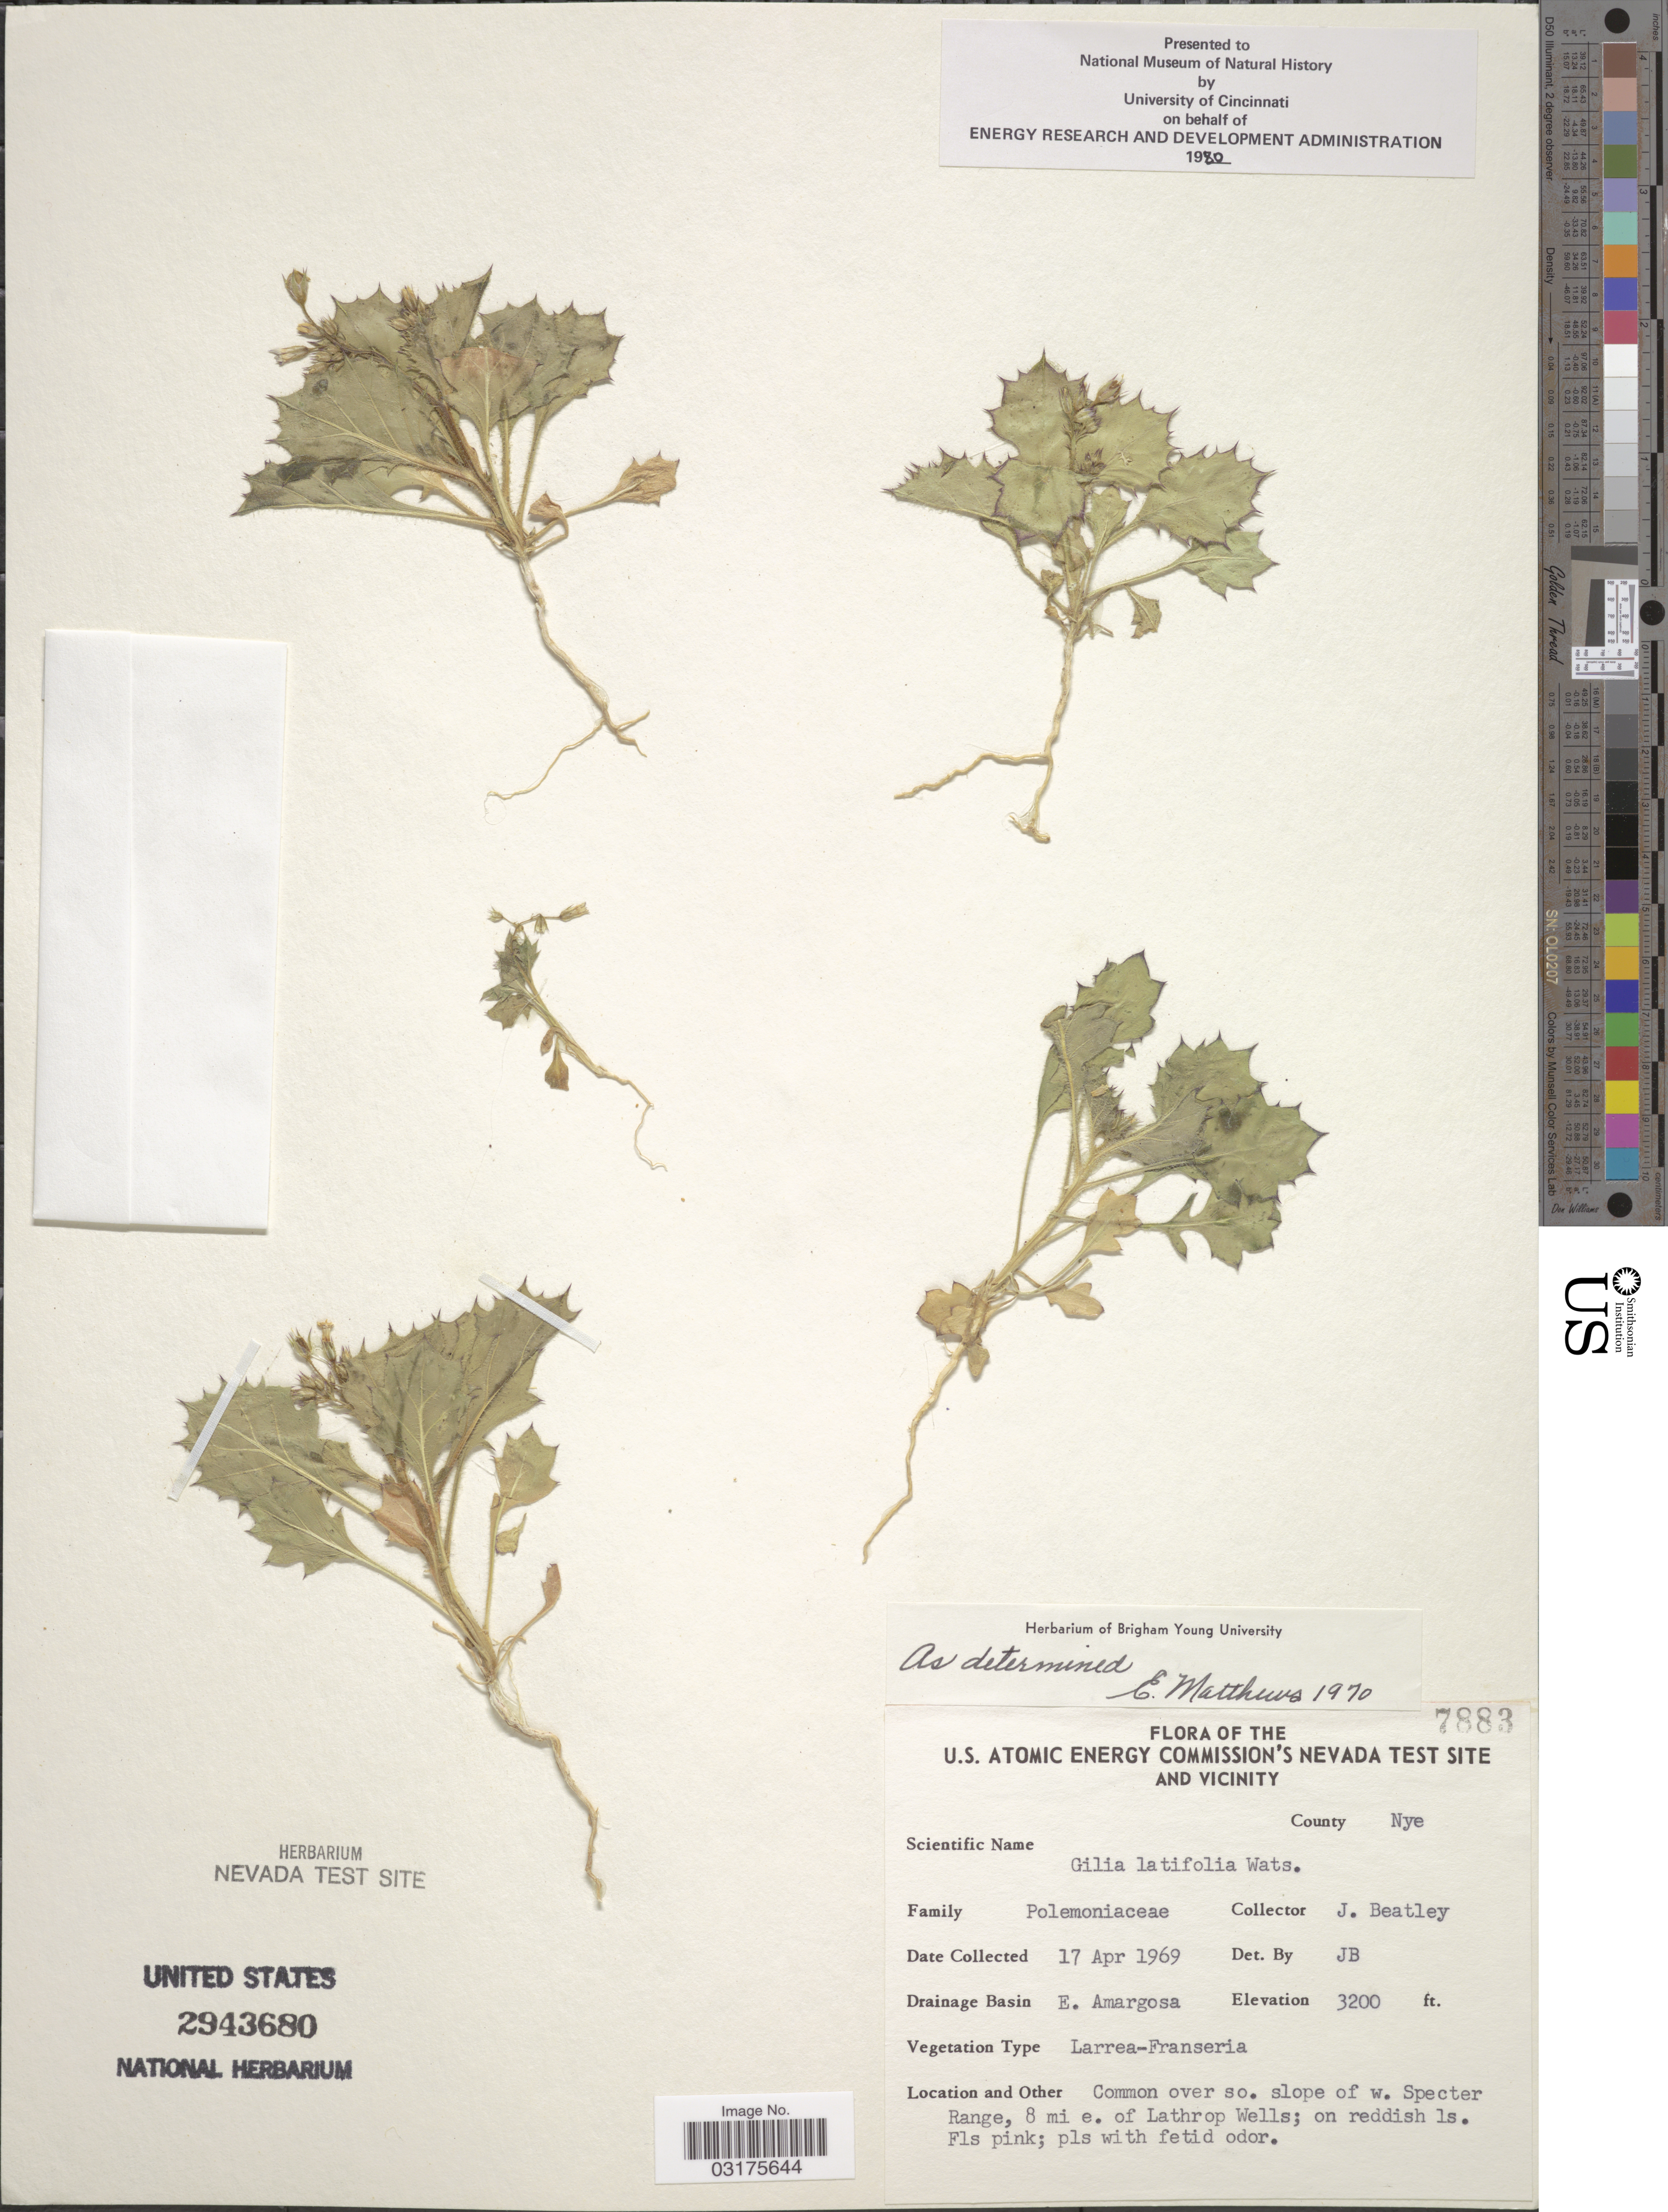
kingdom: Plantae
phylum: Tracheophyta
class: Magnoliopsida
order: Ericales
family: Polemoniaceae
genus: Aliciella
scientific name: Aliciella latifolia subsp. latifolia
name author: (S. Watson) J.M. Porter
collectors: J. C. Beatley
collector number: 7883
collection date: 1969-04-17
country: United States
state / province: Nevada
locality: U.S. Atomic Energy Commission's Nevada Test Site and Vicinity, County Nye, Drainage Basin E. Amargosa, Common over so. slope of w. Specter Range, 8 mi e. of Lathrop Wells; on reddish Is.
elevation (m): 975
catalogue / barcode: US 2943680